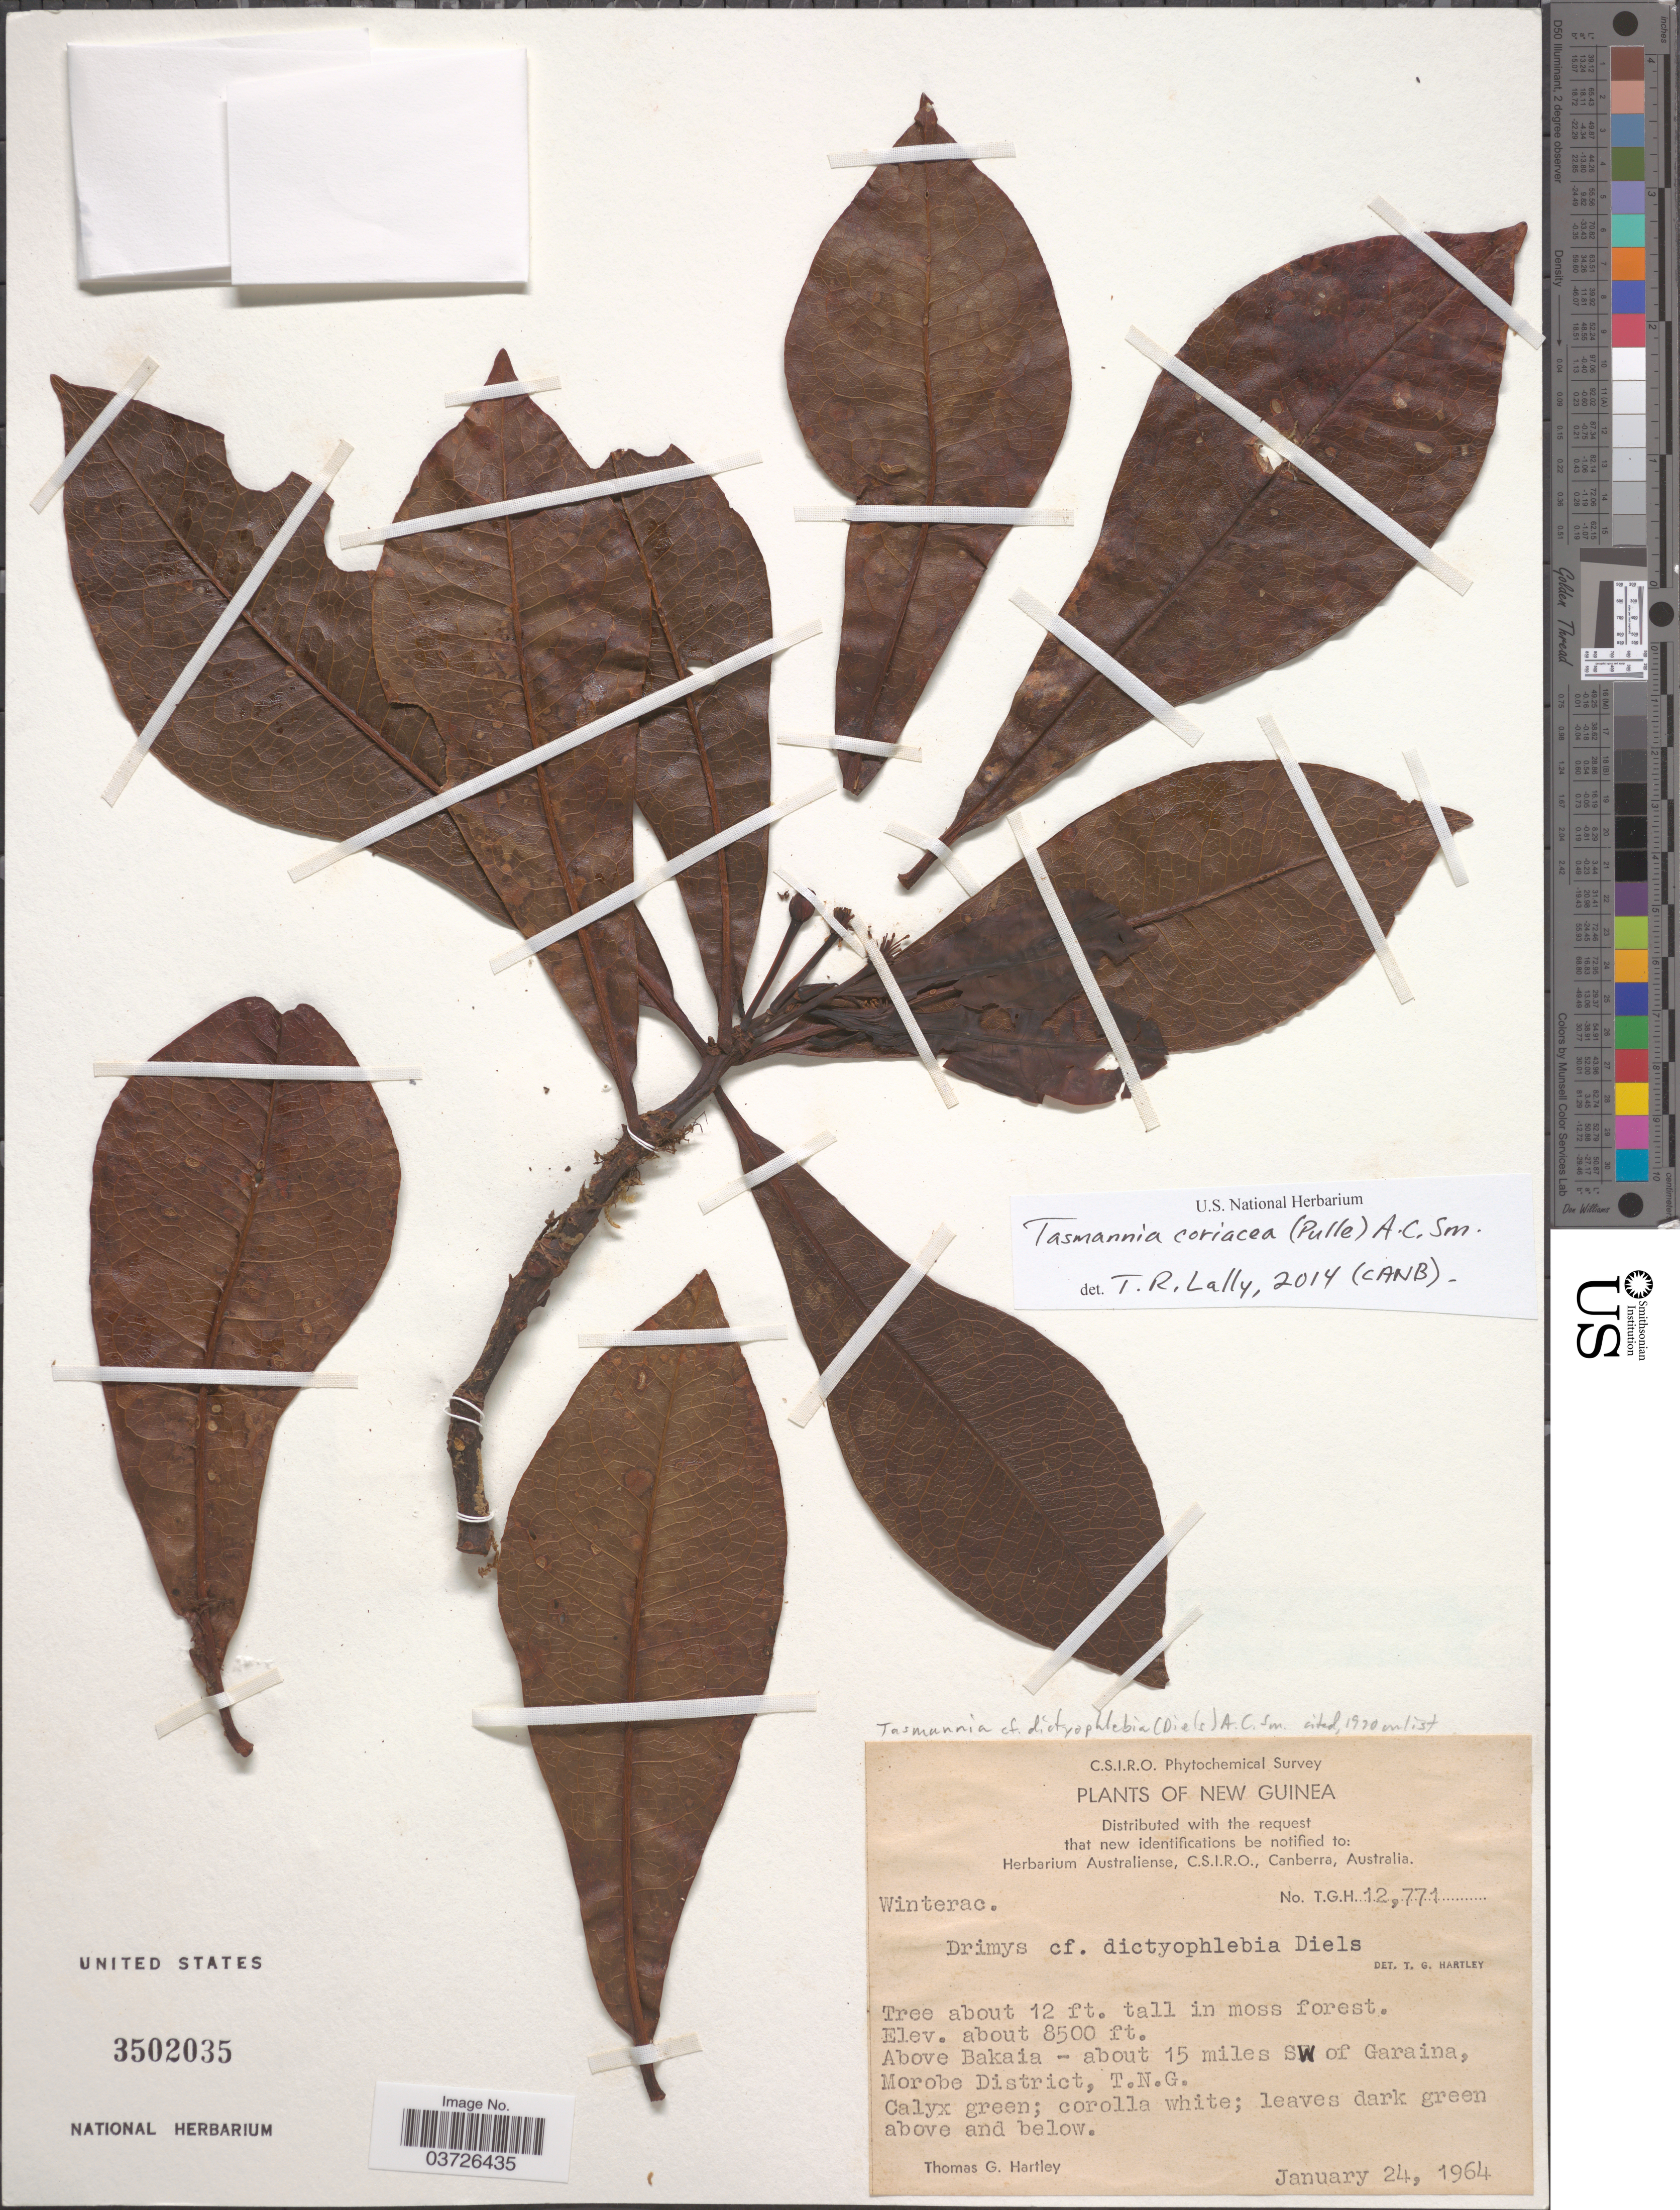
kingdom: Plantae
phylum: Tracheophyta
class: Magnoliopsida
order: Canellales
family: Winteraceae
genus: Tasmannia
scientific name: Tasmannia coriacea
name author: (Pulle) A.C. Sm.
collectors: T. G. Hartley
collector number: TGH 12771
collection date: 1964-01-24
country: Papua New Guinea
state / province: Morobe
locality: New Guinea. Above Bakaia - about 15 miles SW of Garaina, Morobe District, T. N. G.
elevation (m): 2591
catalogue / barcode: US 3502035